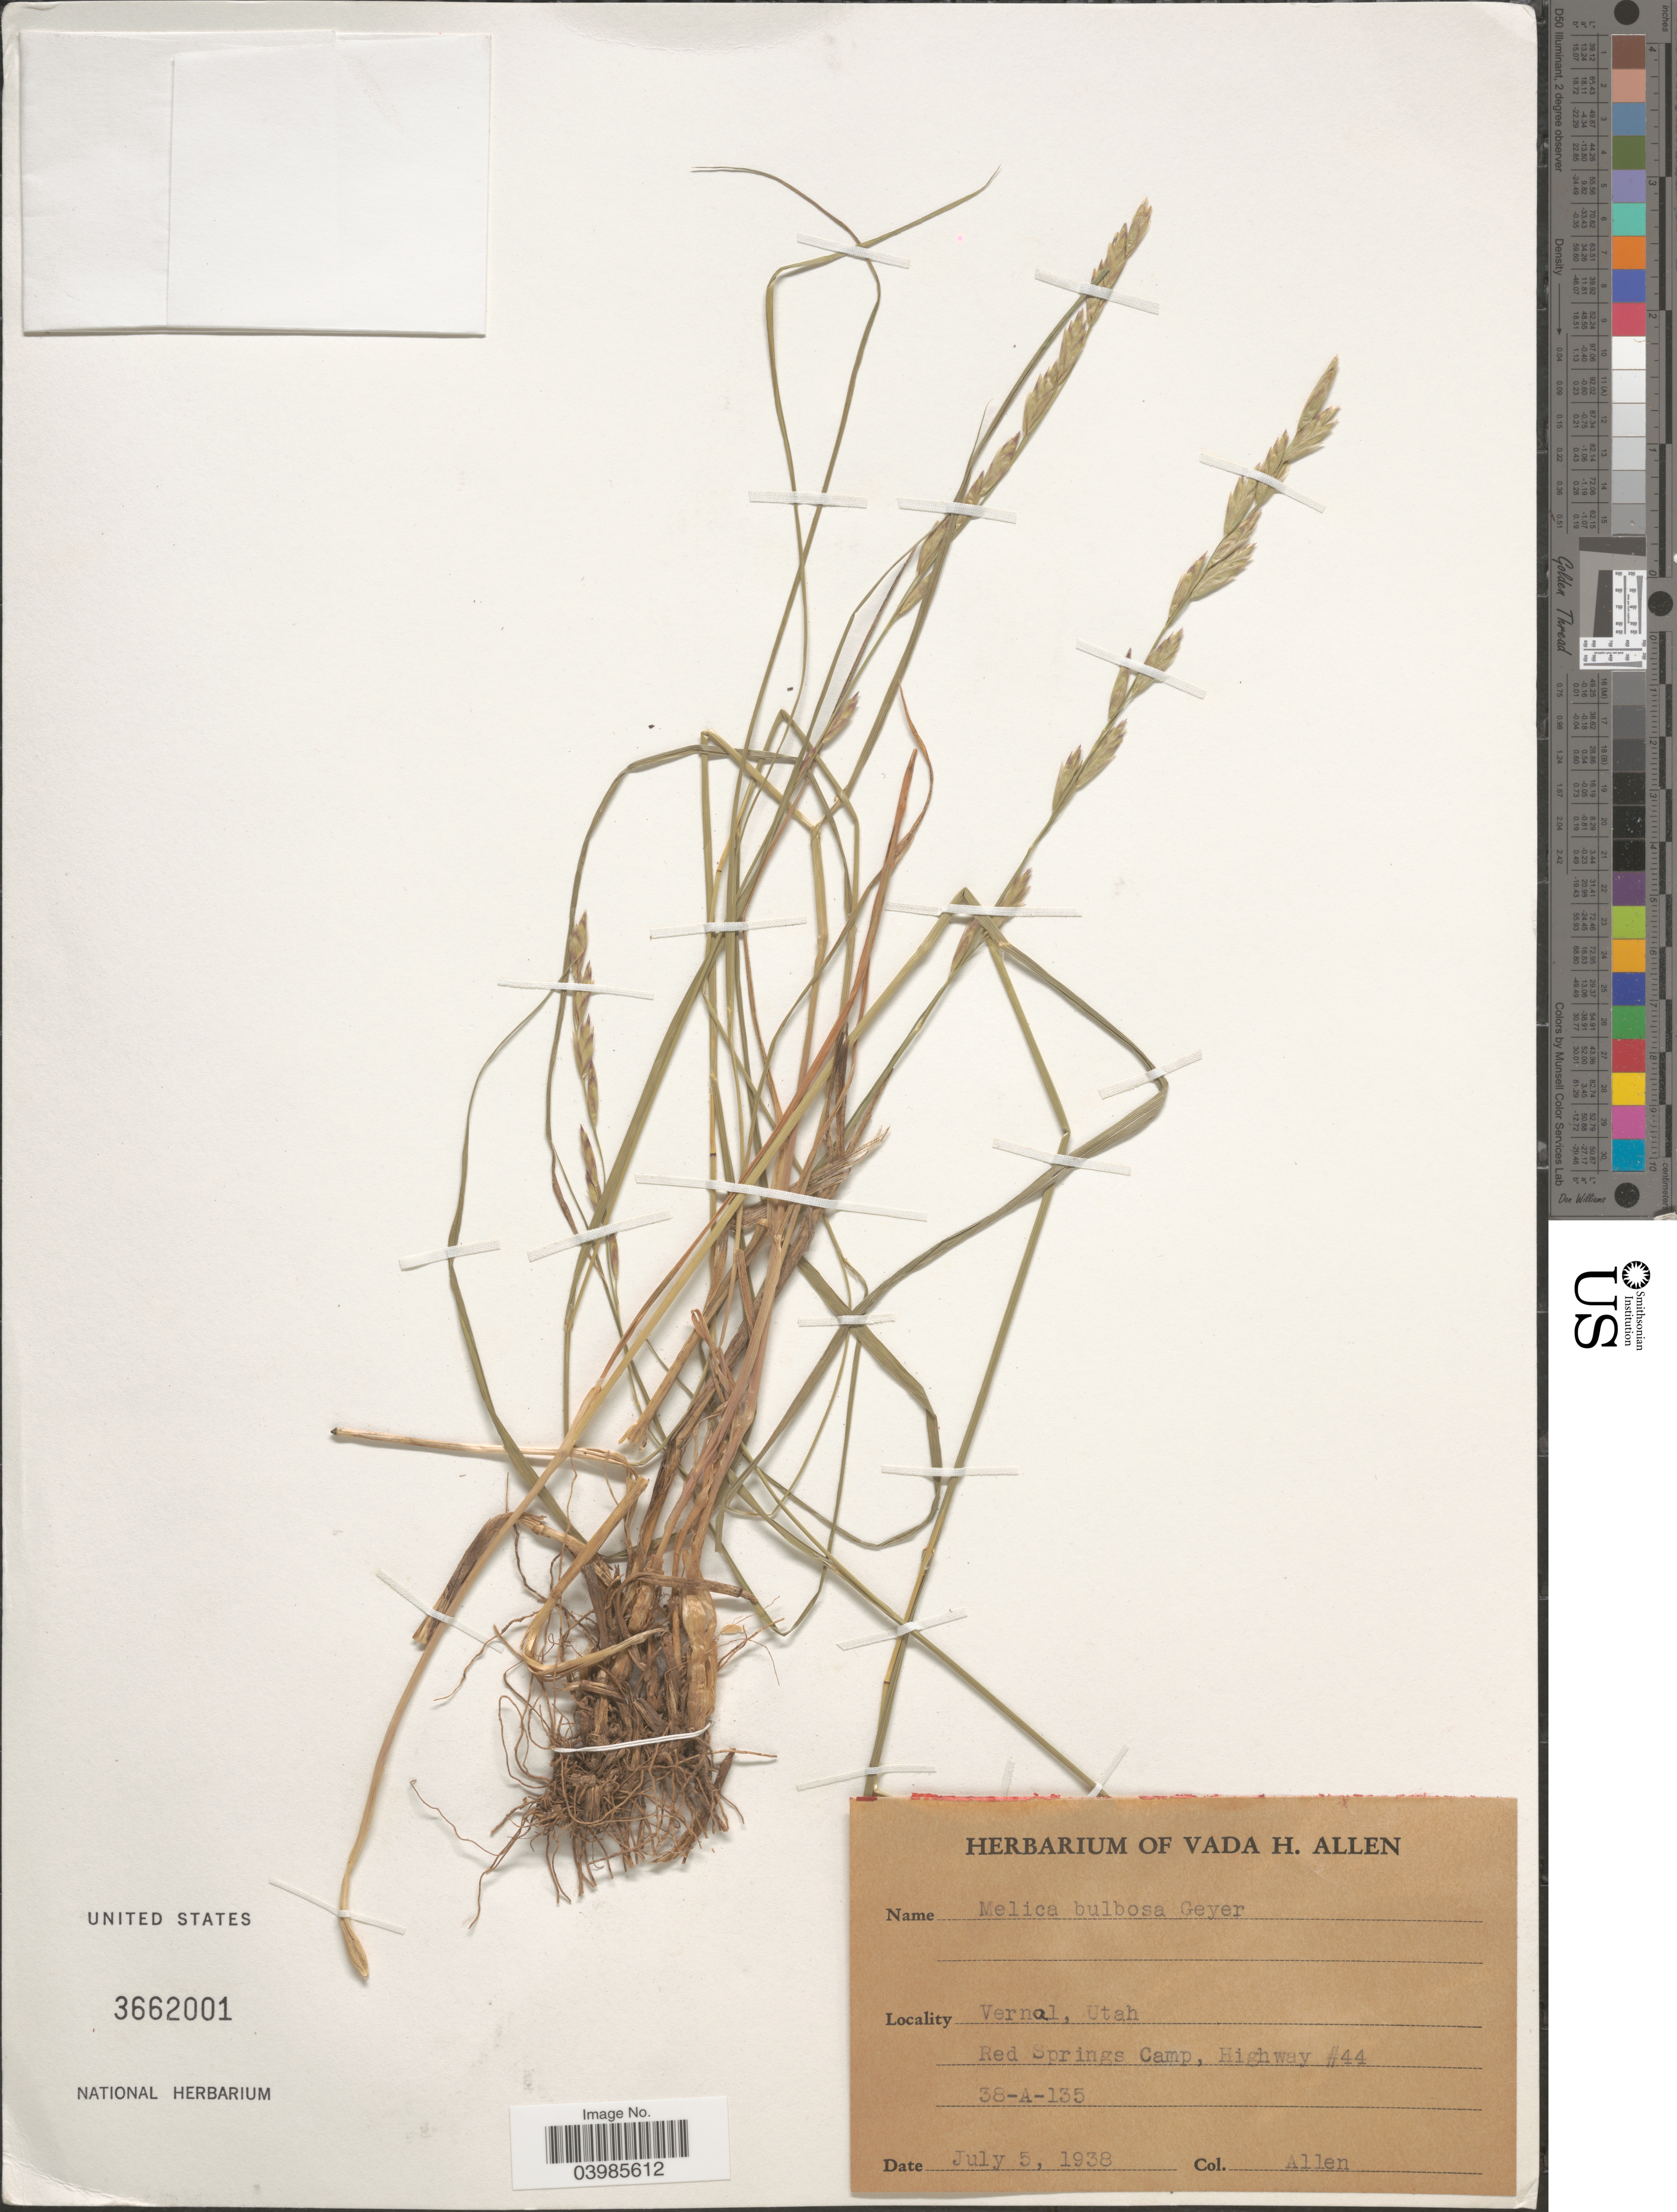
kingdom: Plantae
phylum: Tracheophyta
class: Liliopsida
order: Poales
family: Poaceae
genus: Melica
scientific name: Melica bulbosa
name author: Geyer ex Porter & J.M. Coult.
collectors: V. Allen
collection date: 1938-07-05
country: United States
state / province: Utah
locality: Vernal. Red Springs Camp, Highway #44.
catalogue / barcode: US 3662001